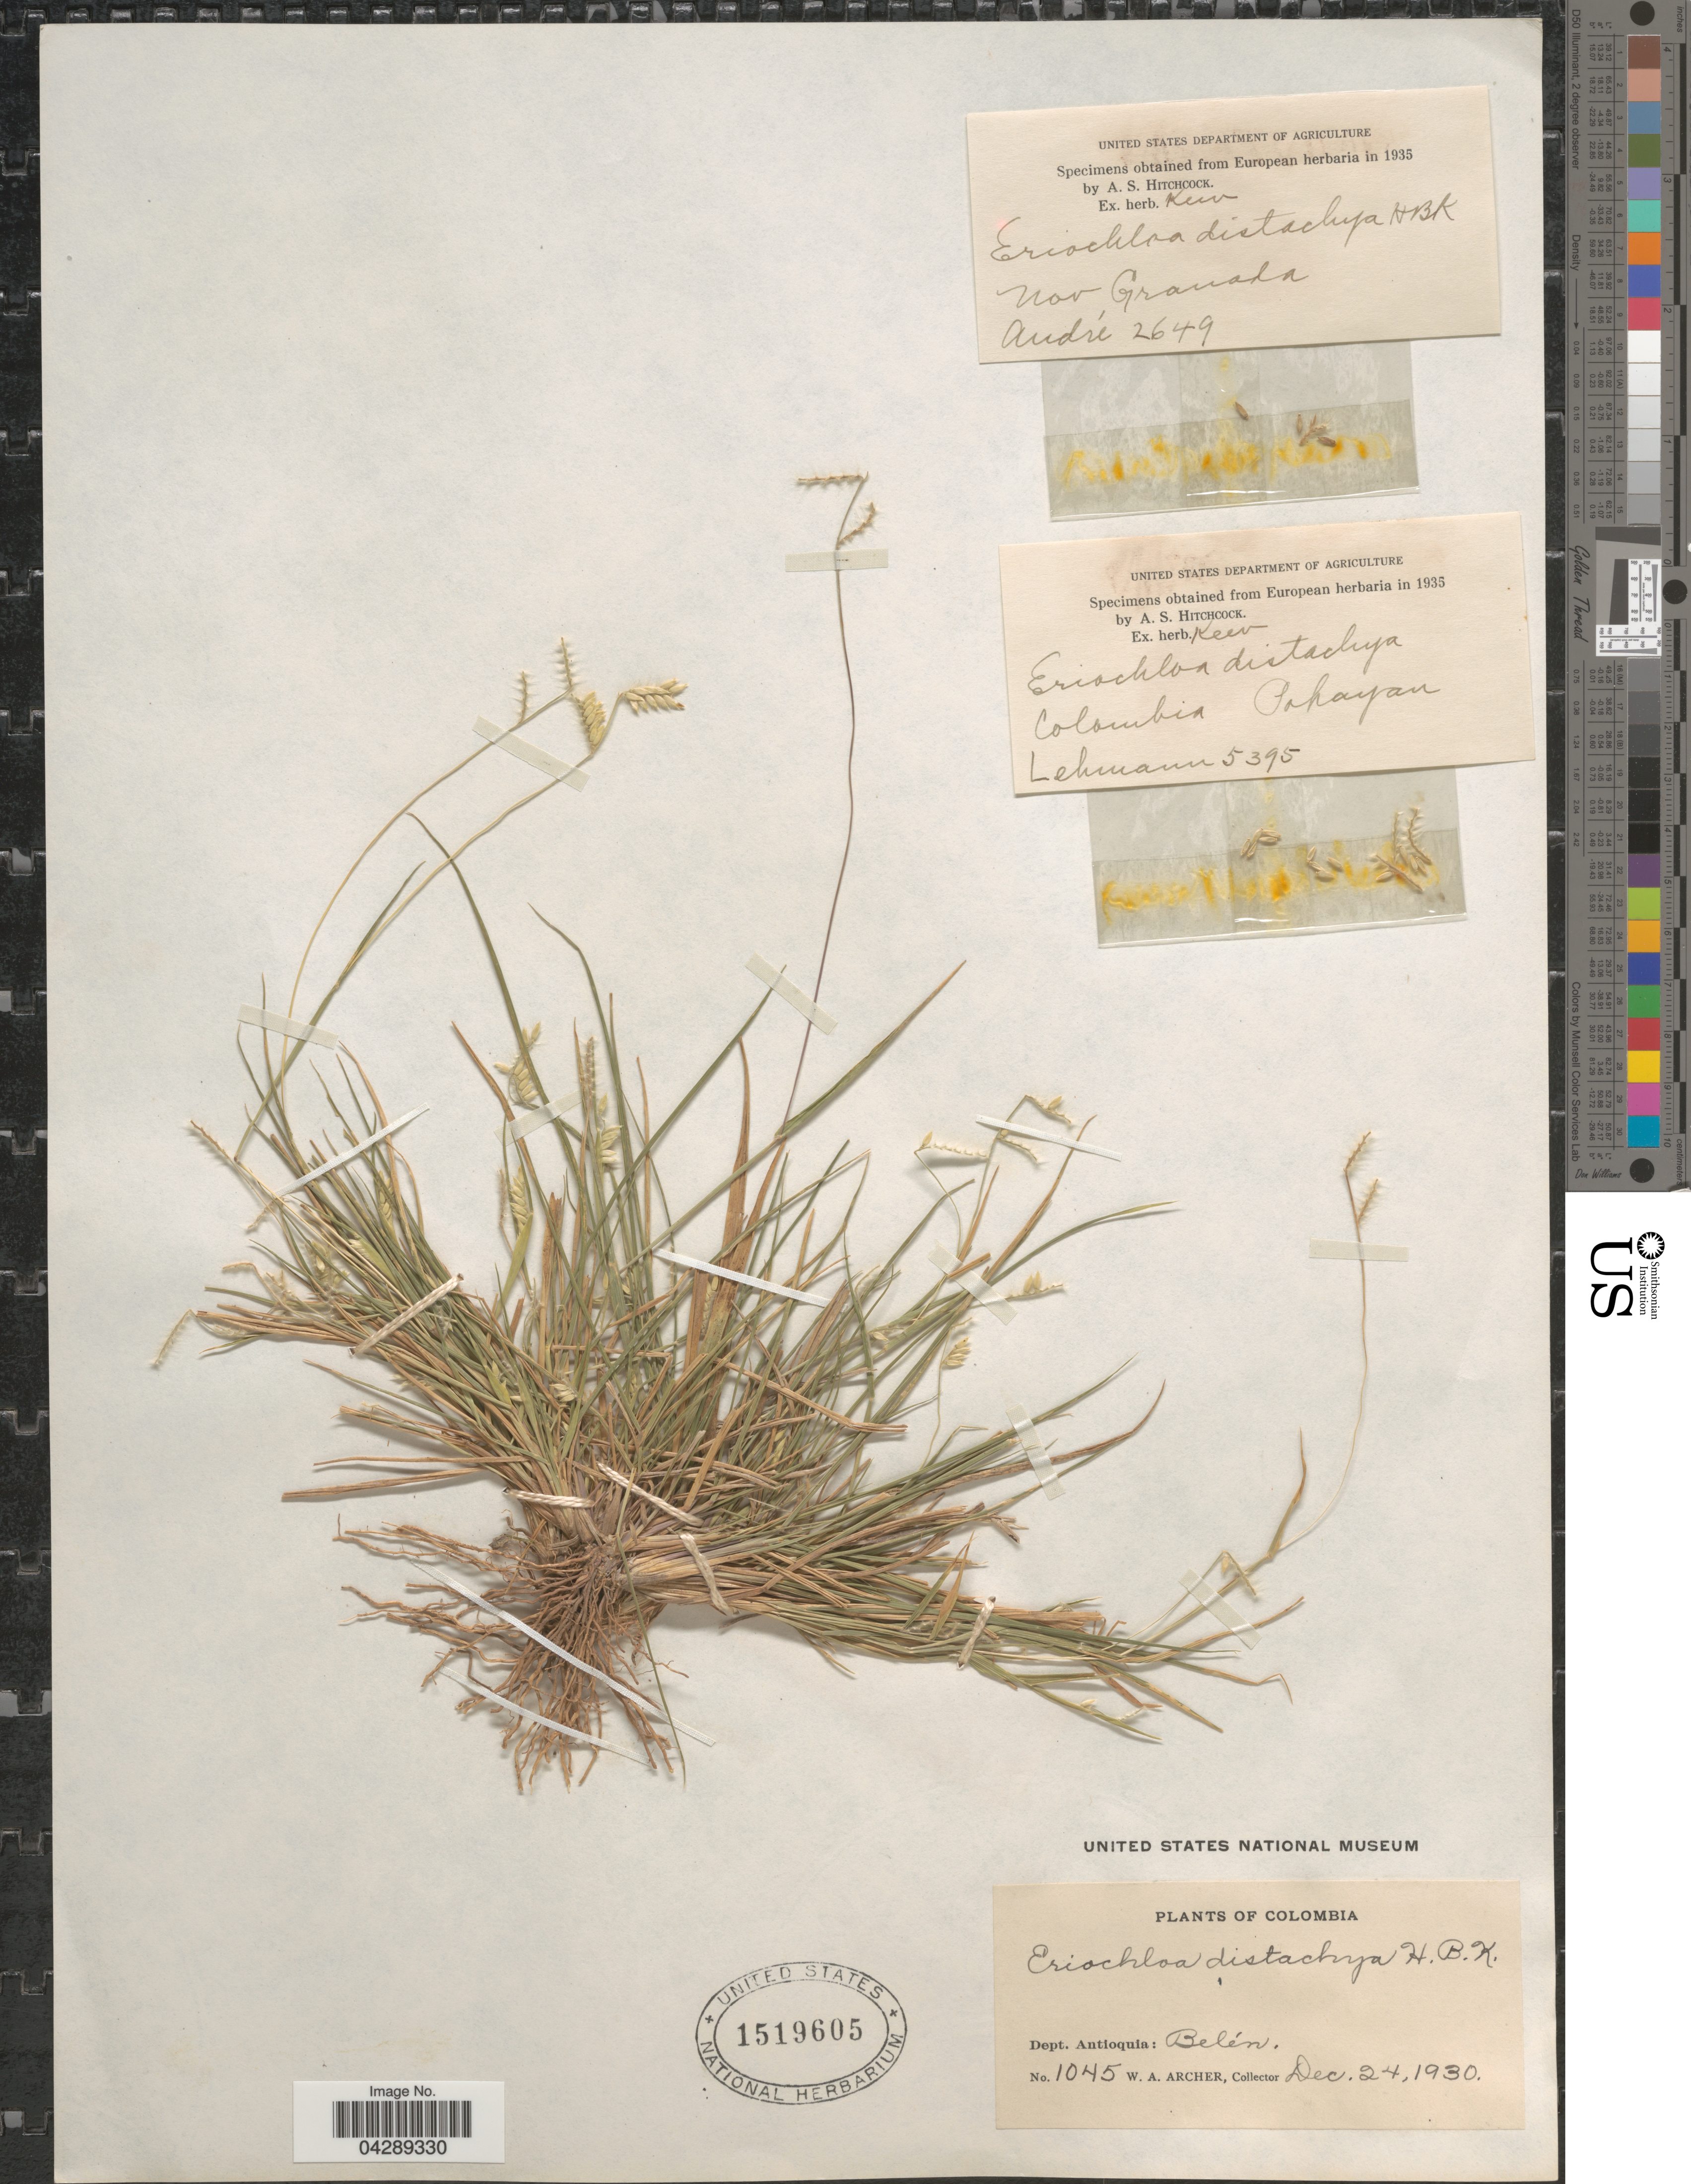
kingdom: Plantae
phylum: Tracheophyta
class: Liliopsida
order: Poales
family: Poaceae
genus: Eriochloa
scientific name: Eriochloa distachya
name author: Kunth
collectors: W. Archer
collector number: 1045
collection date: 1930-12-24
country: Colombia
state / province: Antioquia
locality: Dept. Antioquia: Belén.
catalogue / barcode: US 1519605